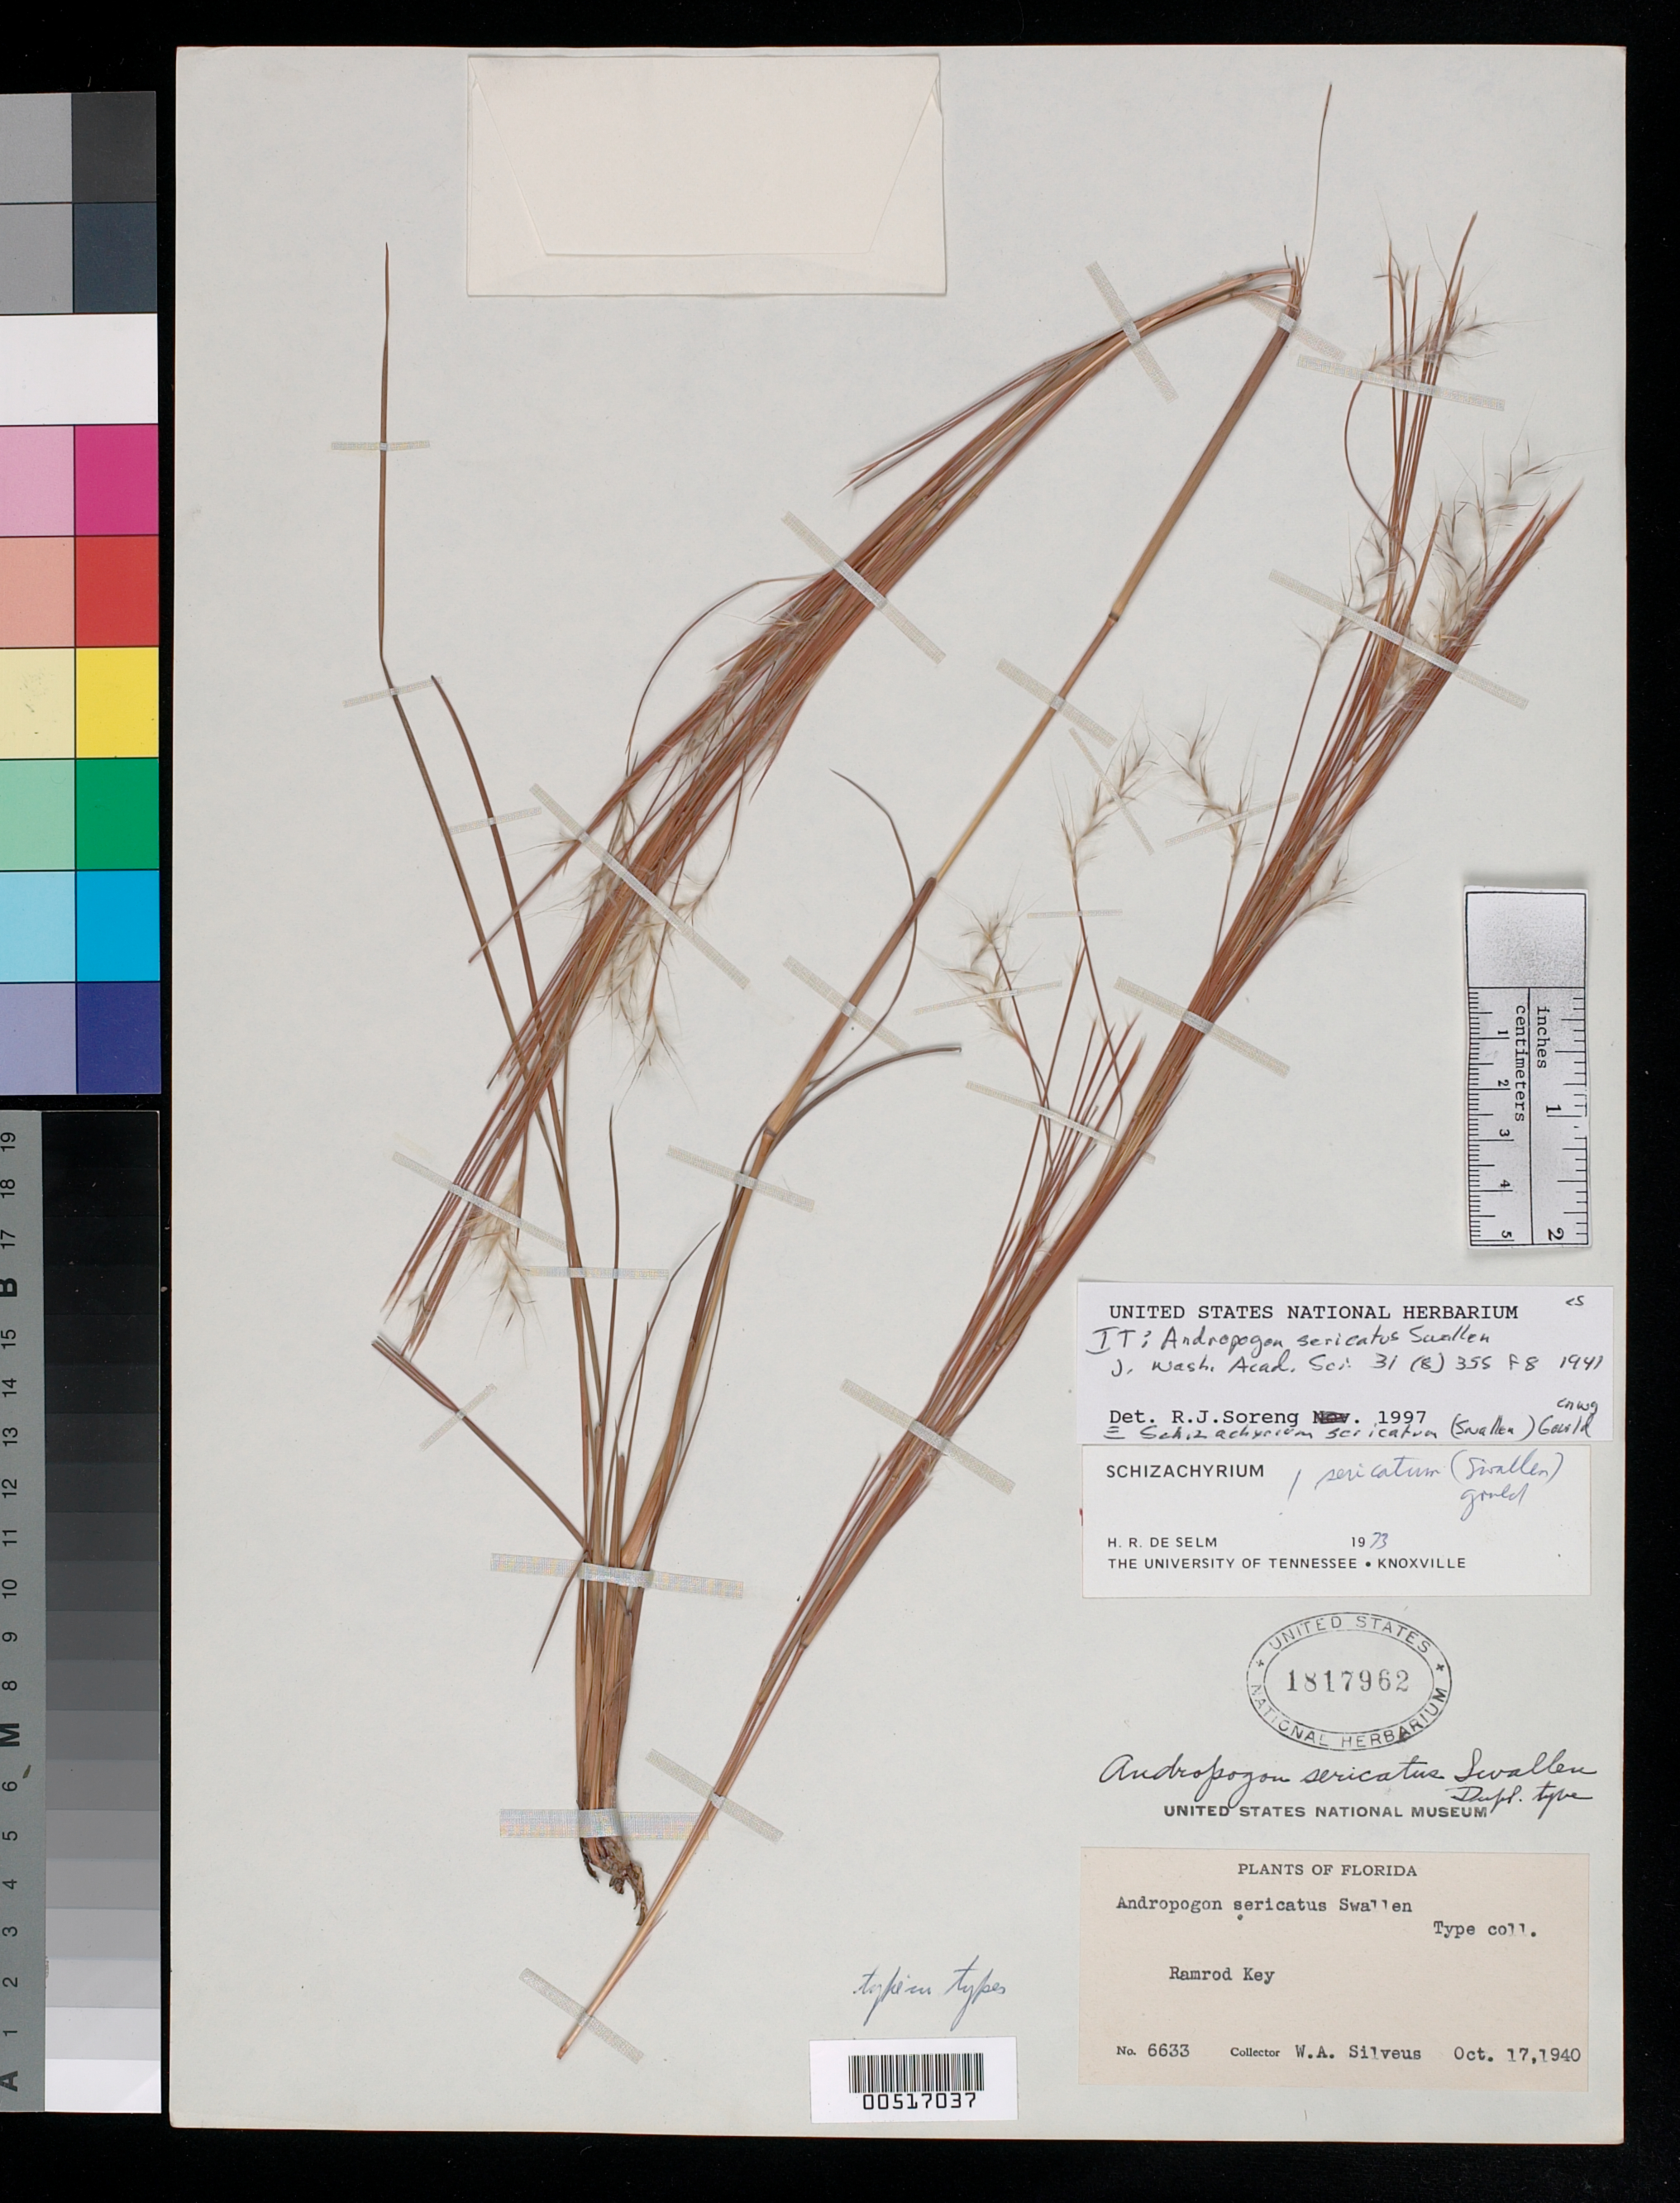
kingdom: Plantae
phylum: Tracheophyta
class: Liliopsida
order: Poales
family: Poaceae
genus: Andropogon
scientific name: Andropogon sericatus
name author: Swallen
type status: Isotype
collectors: W. Silveus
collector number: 6633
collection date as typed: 17 Oct 1940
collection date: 1940-10-17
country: United States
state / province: Florida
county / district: Monroe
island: Ramrod Key.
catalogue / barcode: US 1817962